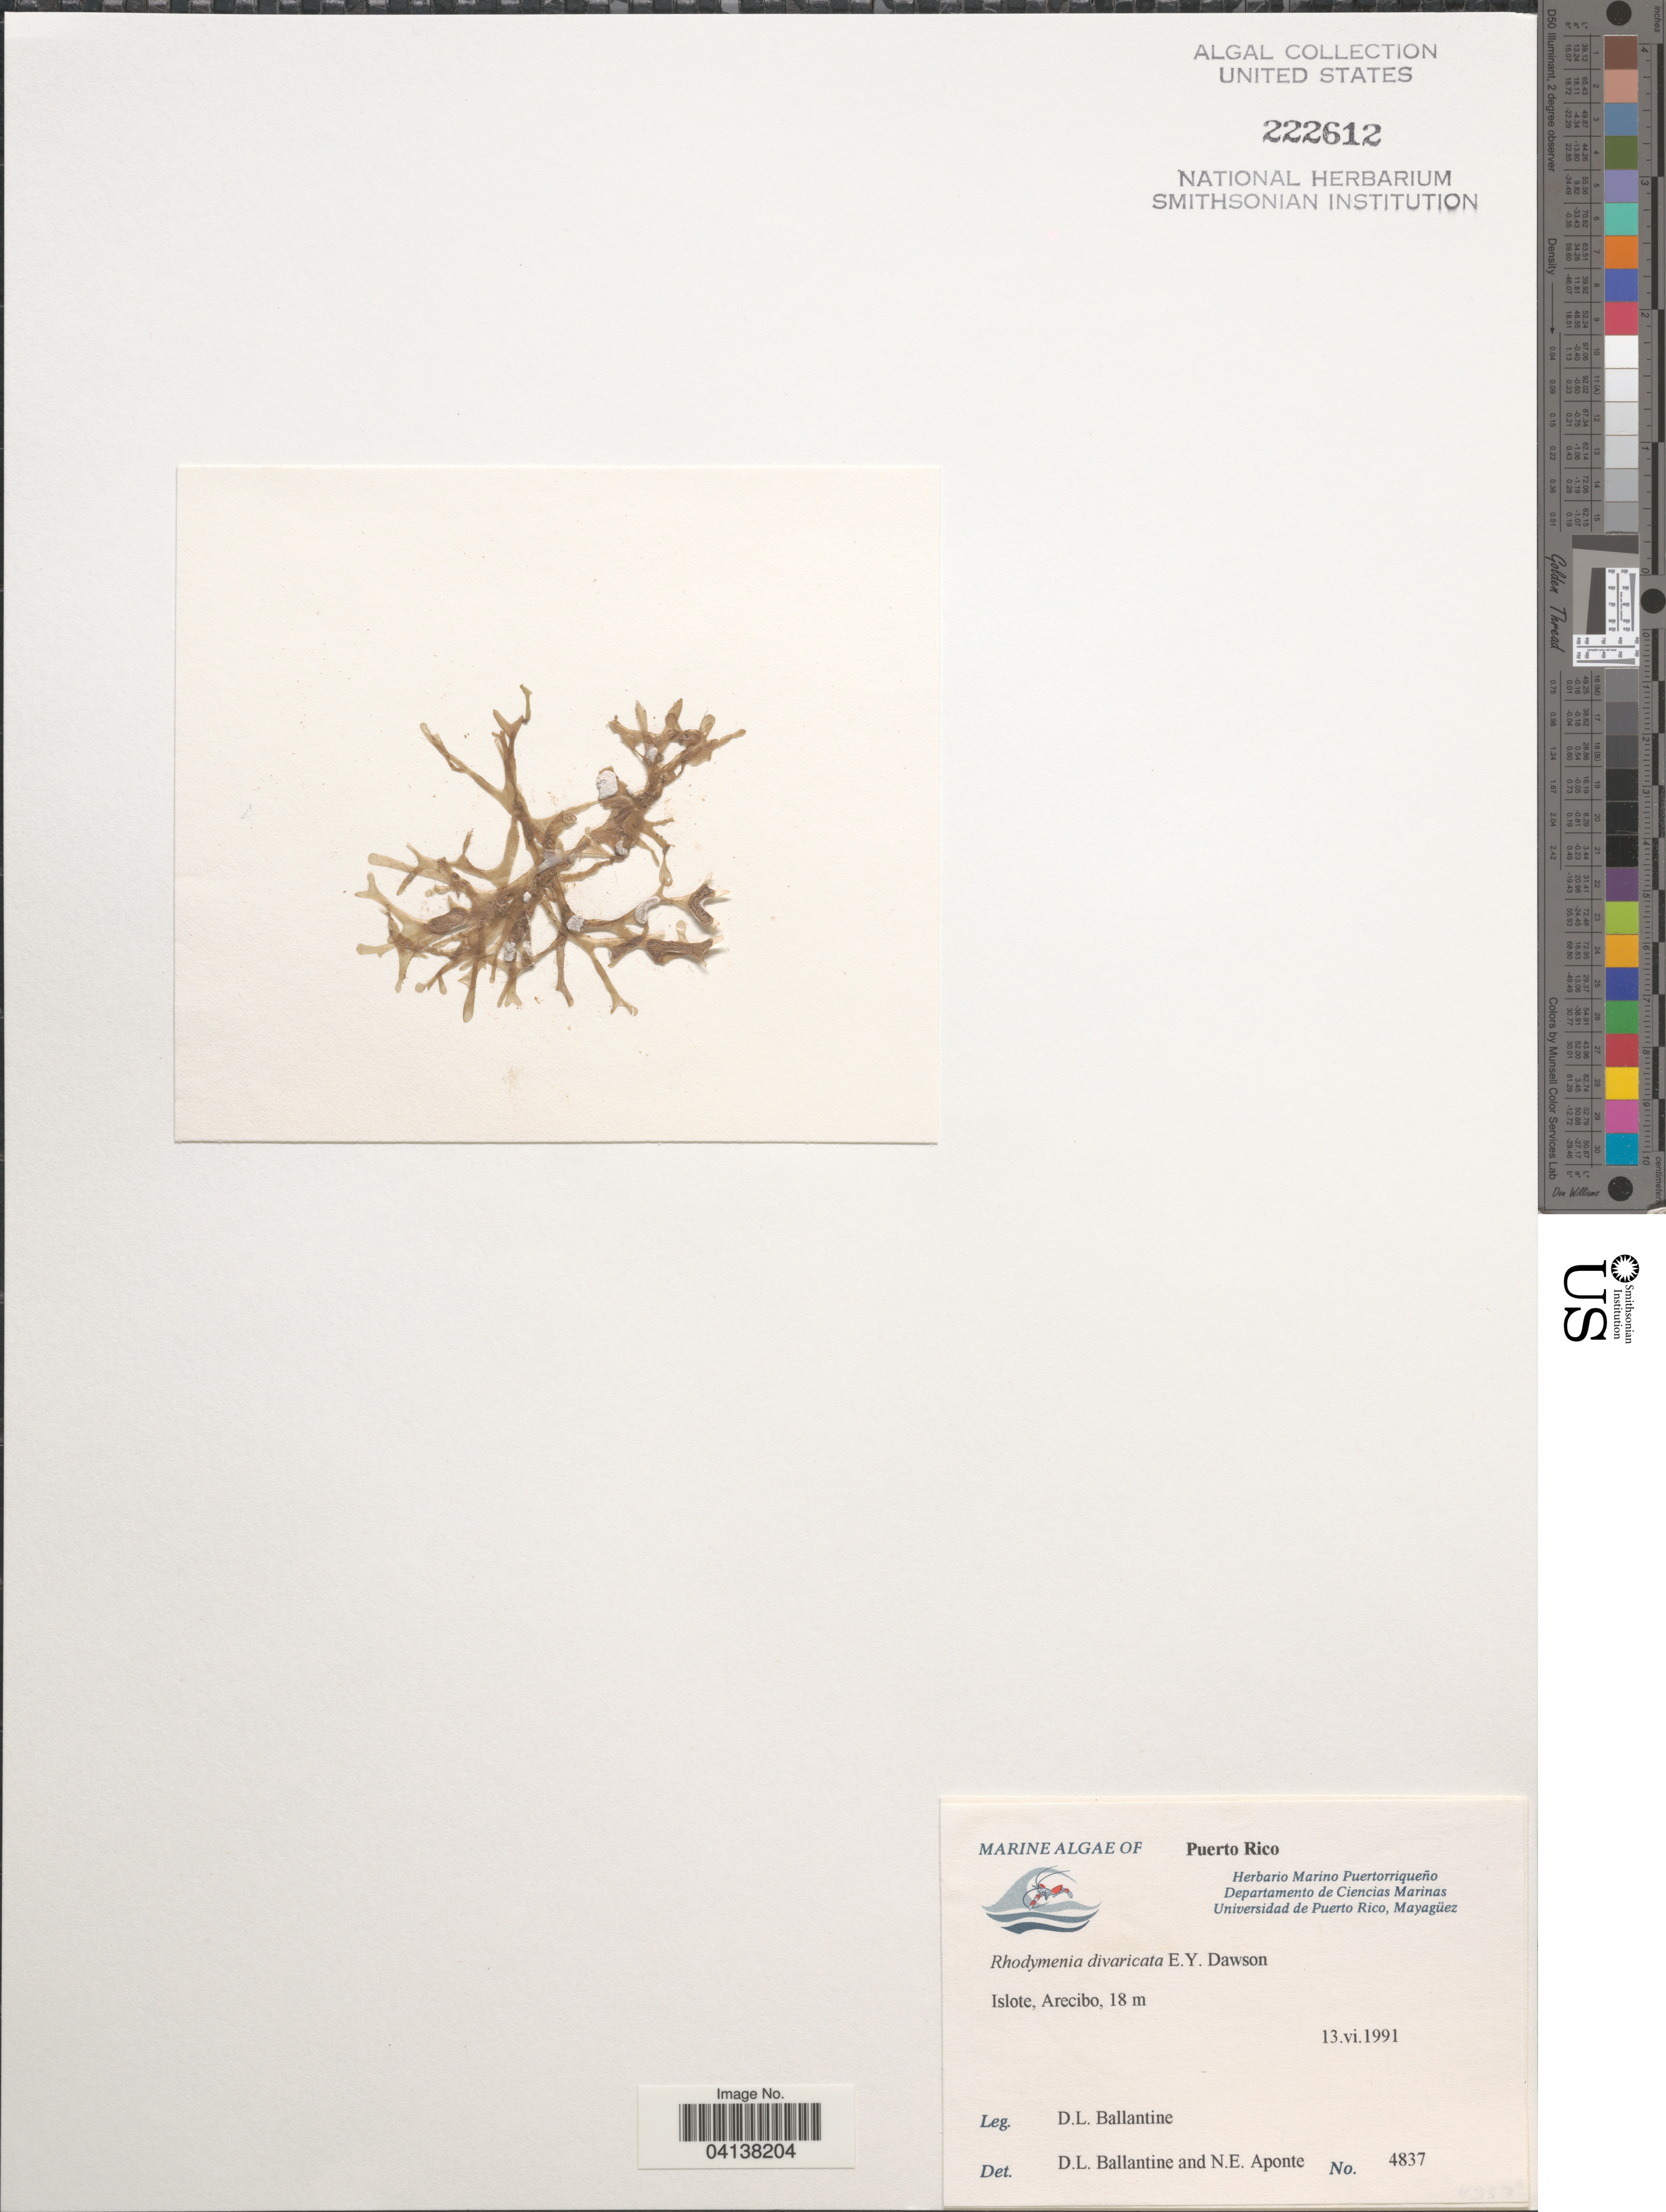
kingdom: Plantae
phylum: Rhodophyta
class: Florideophyceae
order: Rhodymeniales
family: Rhodymeniaceae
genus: Rhodymenia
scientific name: Rhodymenia divaricata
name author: E.Y. Dawson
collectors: D.L. Ballantine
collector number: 4837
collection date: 1991-06-13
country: Puerto Rico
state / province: Arecibo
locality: Islote.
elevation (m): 18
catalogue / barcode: US 222612